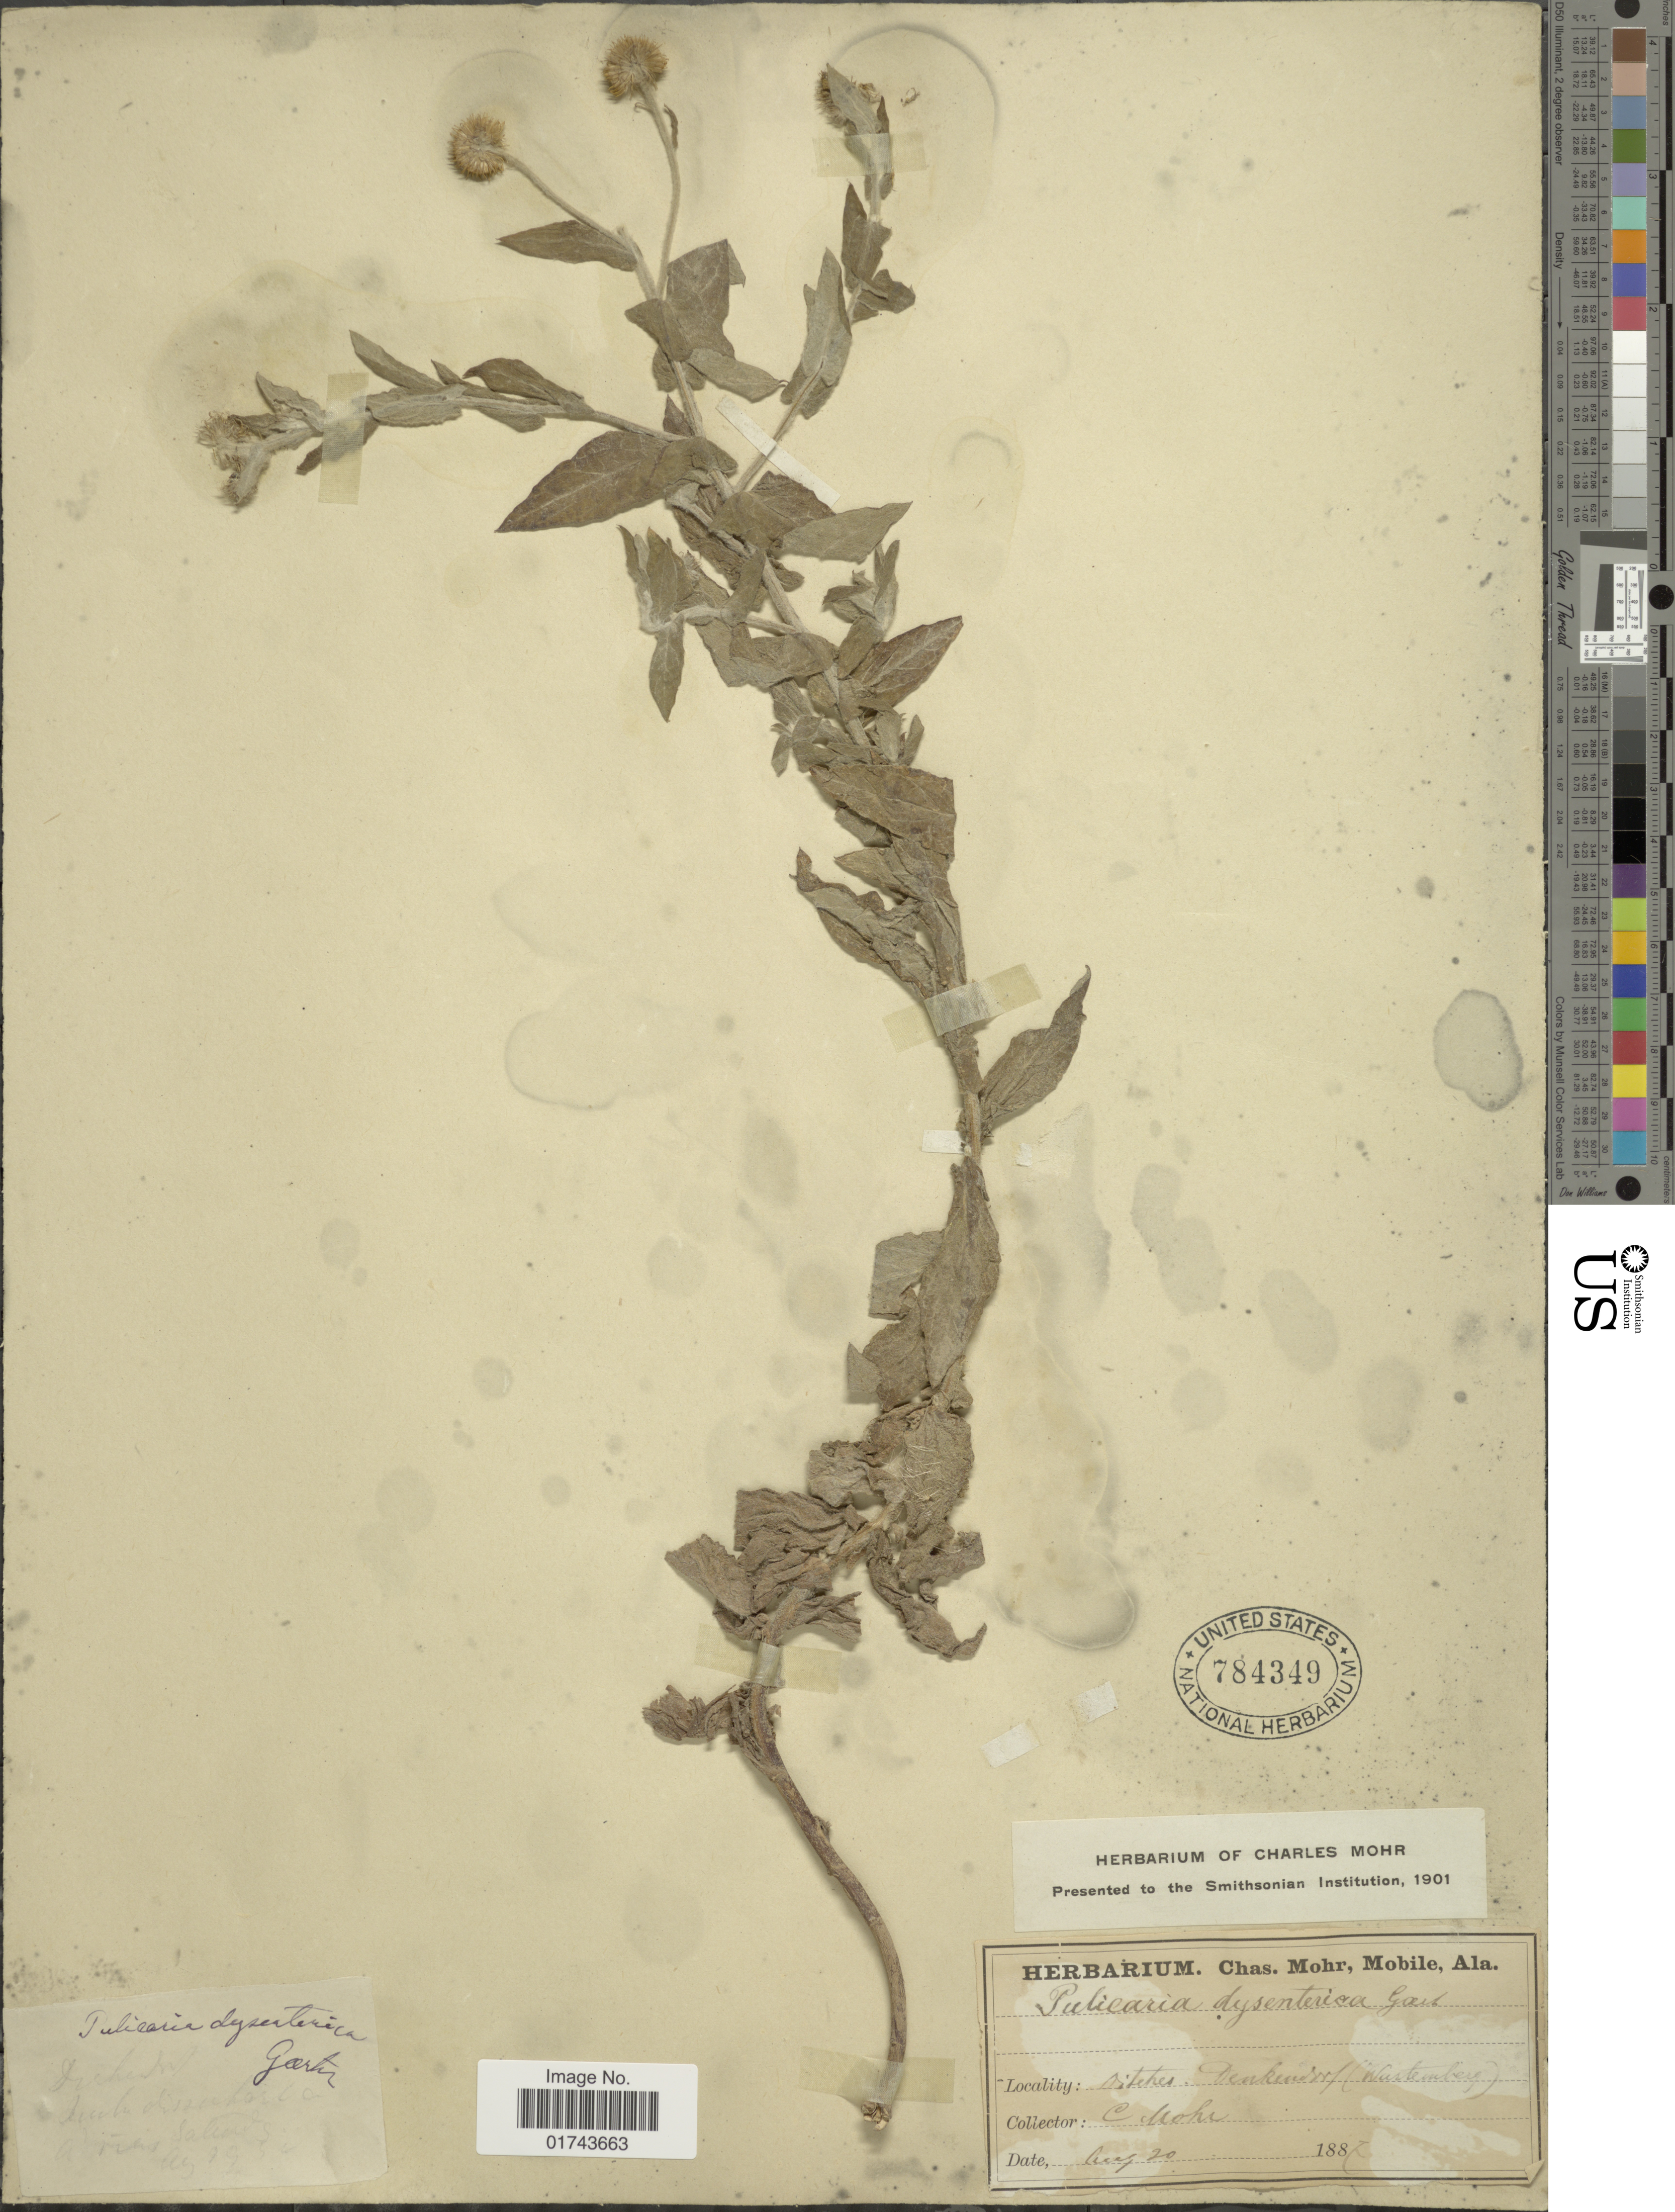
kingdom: Plantae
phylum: Tracheophyta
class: Magnoliopsida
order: Asterales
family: Asteraceae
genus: Inula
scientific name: Inula dysenterica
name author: L.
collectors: Mohr, C. T. (herbarium)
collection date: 1887-08-20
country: Germany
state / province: Baden-Württemberg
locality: Sitetes, Denkensof (Waslemberg)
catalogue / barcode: US 784349